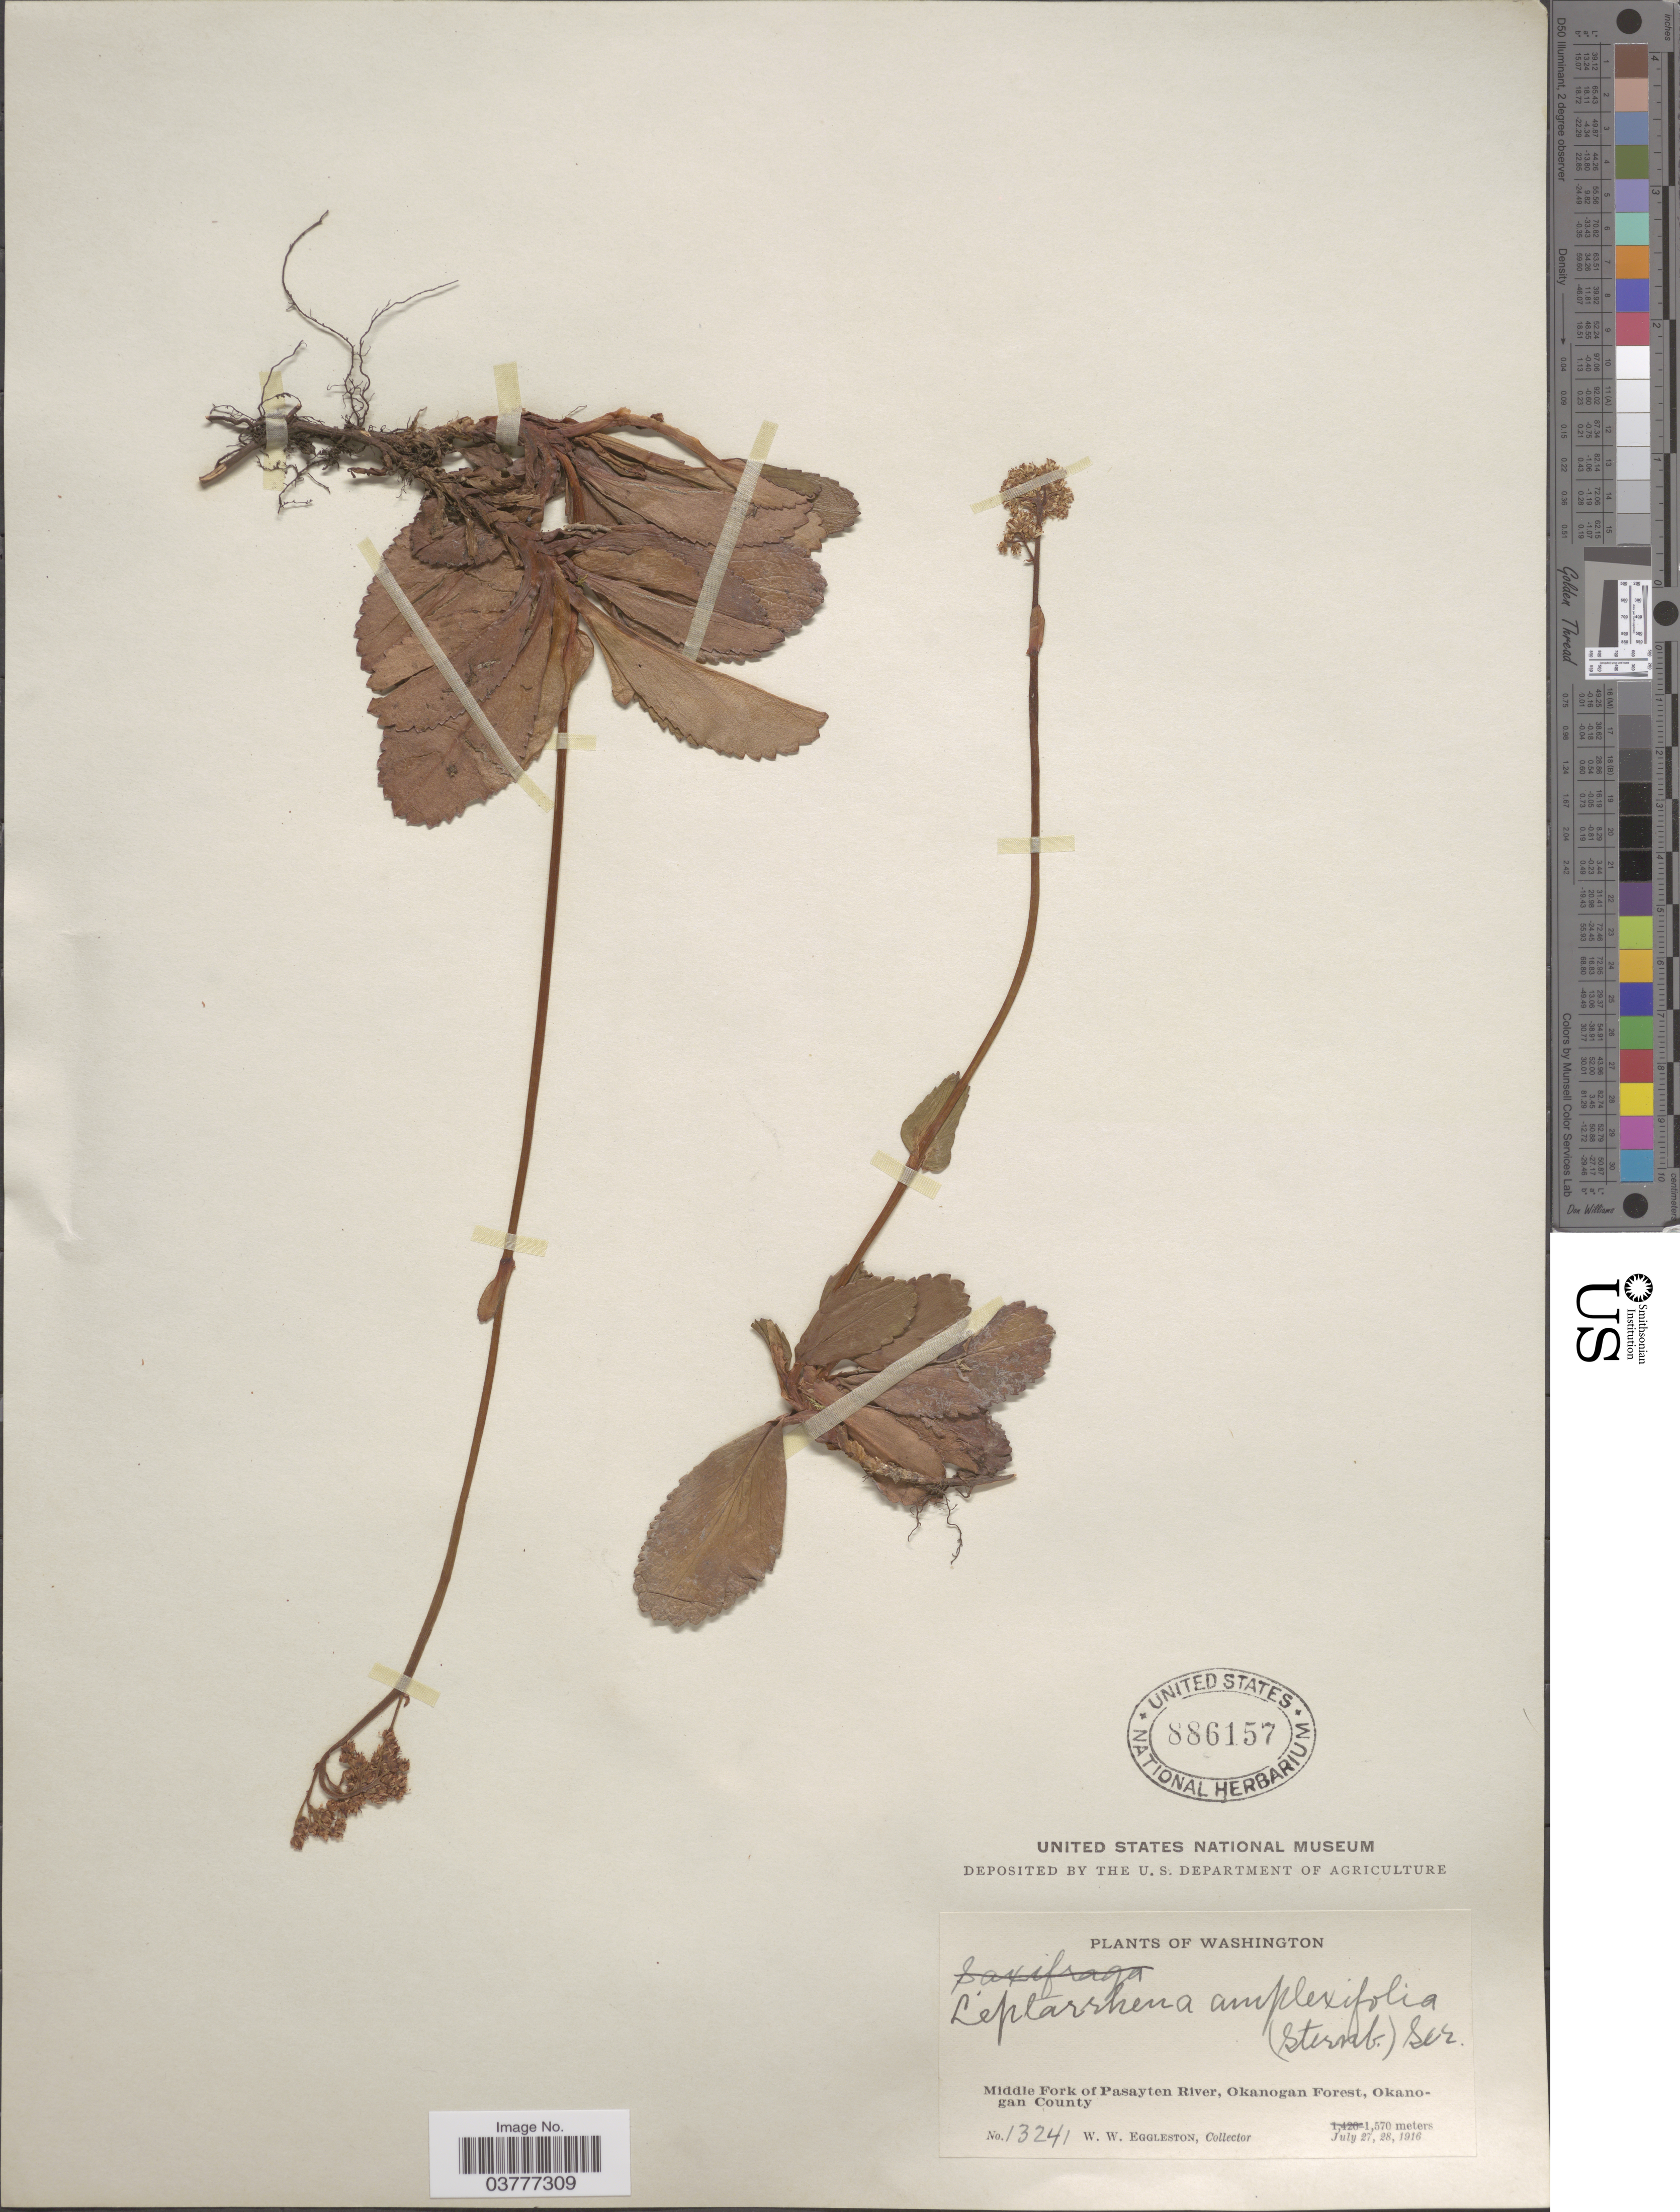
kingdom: Plantae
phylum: Tracheophyta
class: Magnoliopsida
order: Saxifragales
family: Saxifragaceae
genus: Leptarrhena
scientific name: Leptarrhena pyrolifolia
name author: (D. Don) Ser.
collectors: W. W. Eggleston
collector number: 13241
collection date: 1916-07-27/1916-07-28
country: United States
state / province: Washington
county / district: Okanogan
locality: Middle Fork of Pasayten River, Okanogan Forest, Okanogan County.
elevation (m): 1570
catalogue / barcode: US 886157